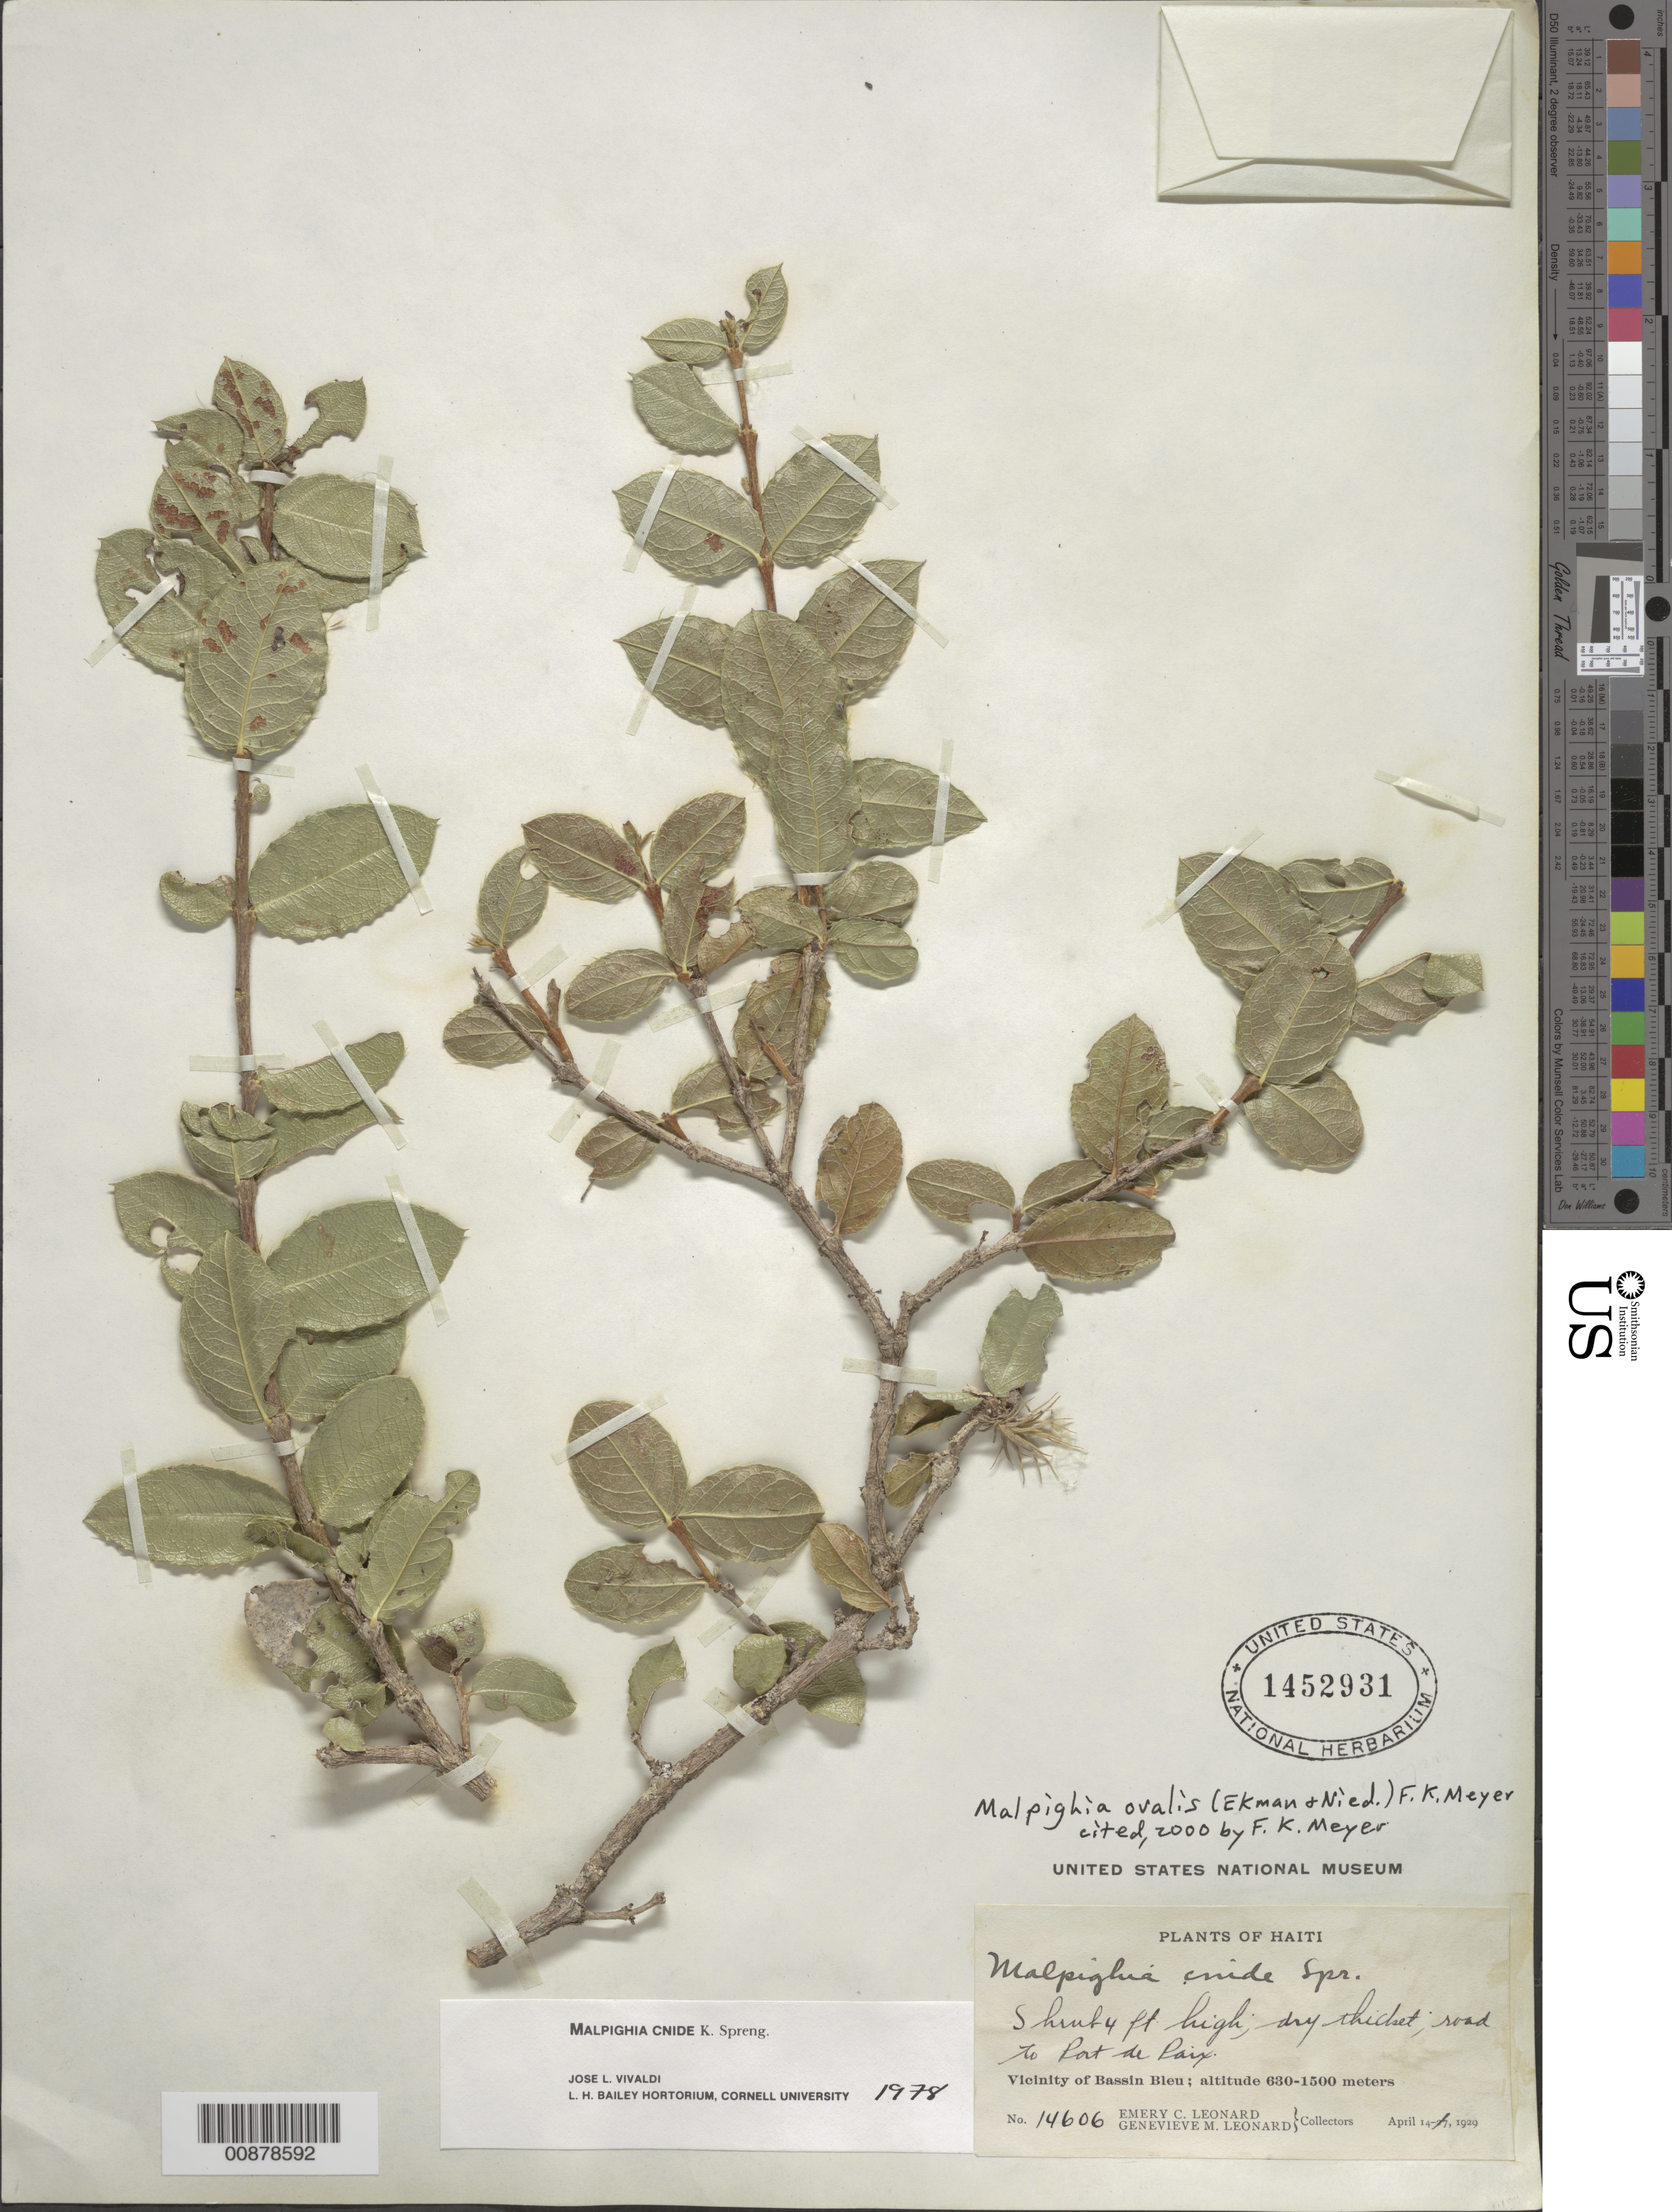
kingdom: Plantae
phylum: Tracheophyta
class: Magnoliopsida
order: Malpighiales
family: Malpighiaceae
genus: Malpighia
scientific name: Malpighia cnide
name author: Spreng.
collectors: E. C. Leonard & G. M. Leonard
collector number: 14606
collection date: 1929-04-14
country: Haiti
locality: Road to Port de Paix. Vicinity of Bassin Bleu.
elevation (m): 630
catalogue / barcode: US 1452931